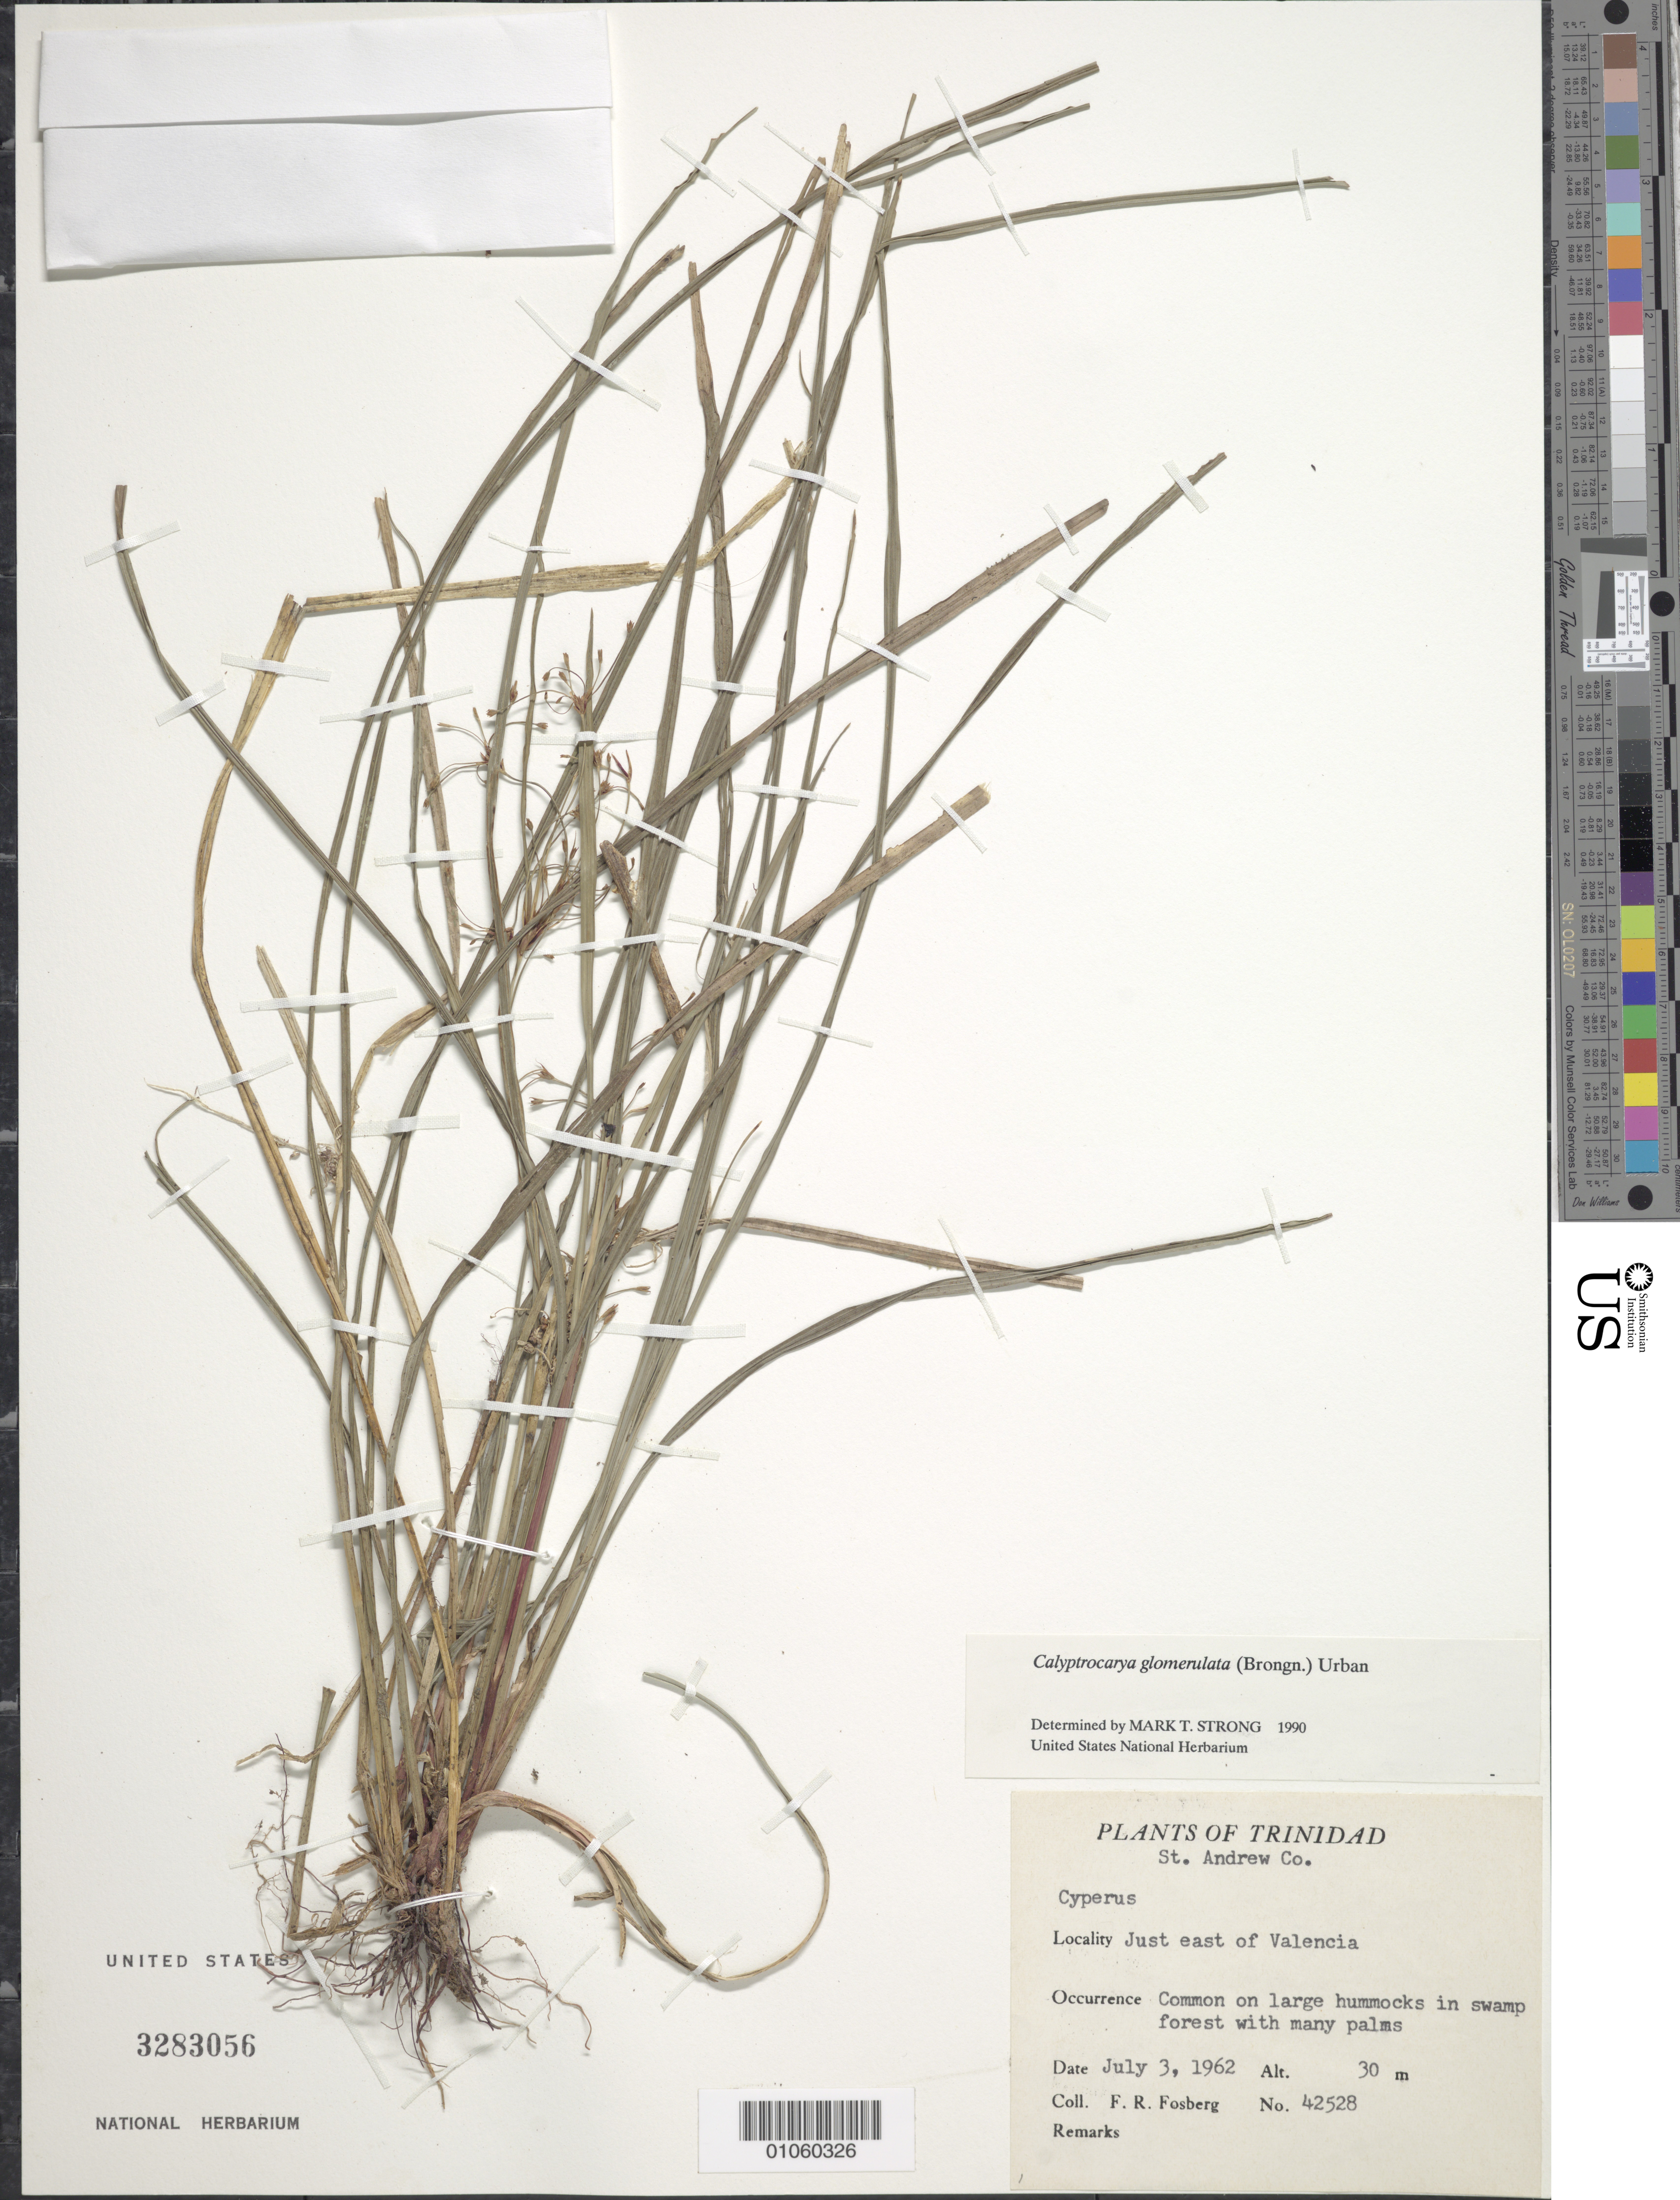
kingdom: Plantae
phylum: Tracheophyta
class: Liliopsida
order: Poales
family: Cyperaceae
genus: Calyptrocarya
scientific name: Calyptrocarya glomerulata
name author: (Brongn.) Urb.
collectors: F. R. Fosberg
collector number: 42528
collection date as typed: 03 Jul 1962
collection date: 1962-07-03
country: Trinidad and Tobago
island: Trinidad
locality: Just E of Valencia, St. Andrew Co.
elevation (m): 30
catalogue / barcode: US 3283056